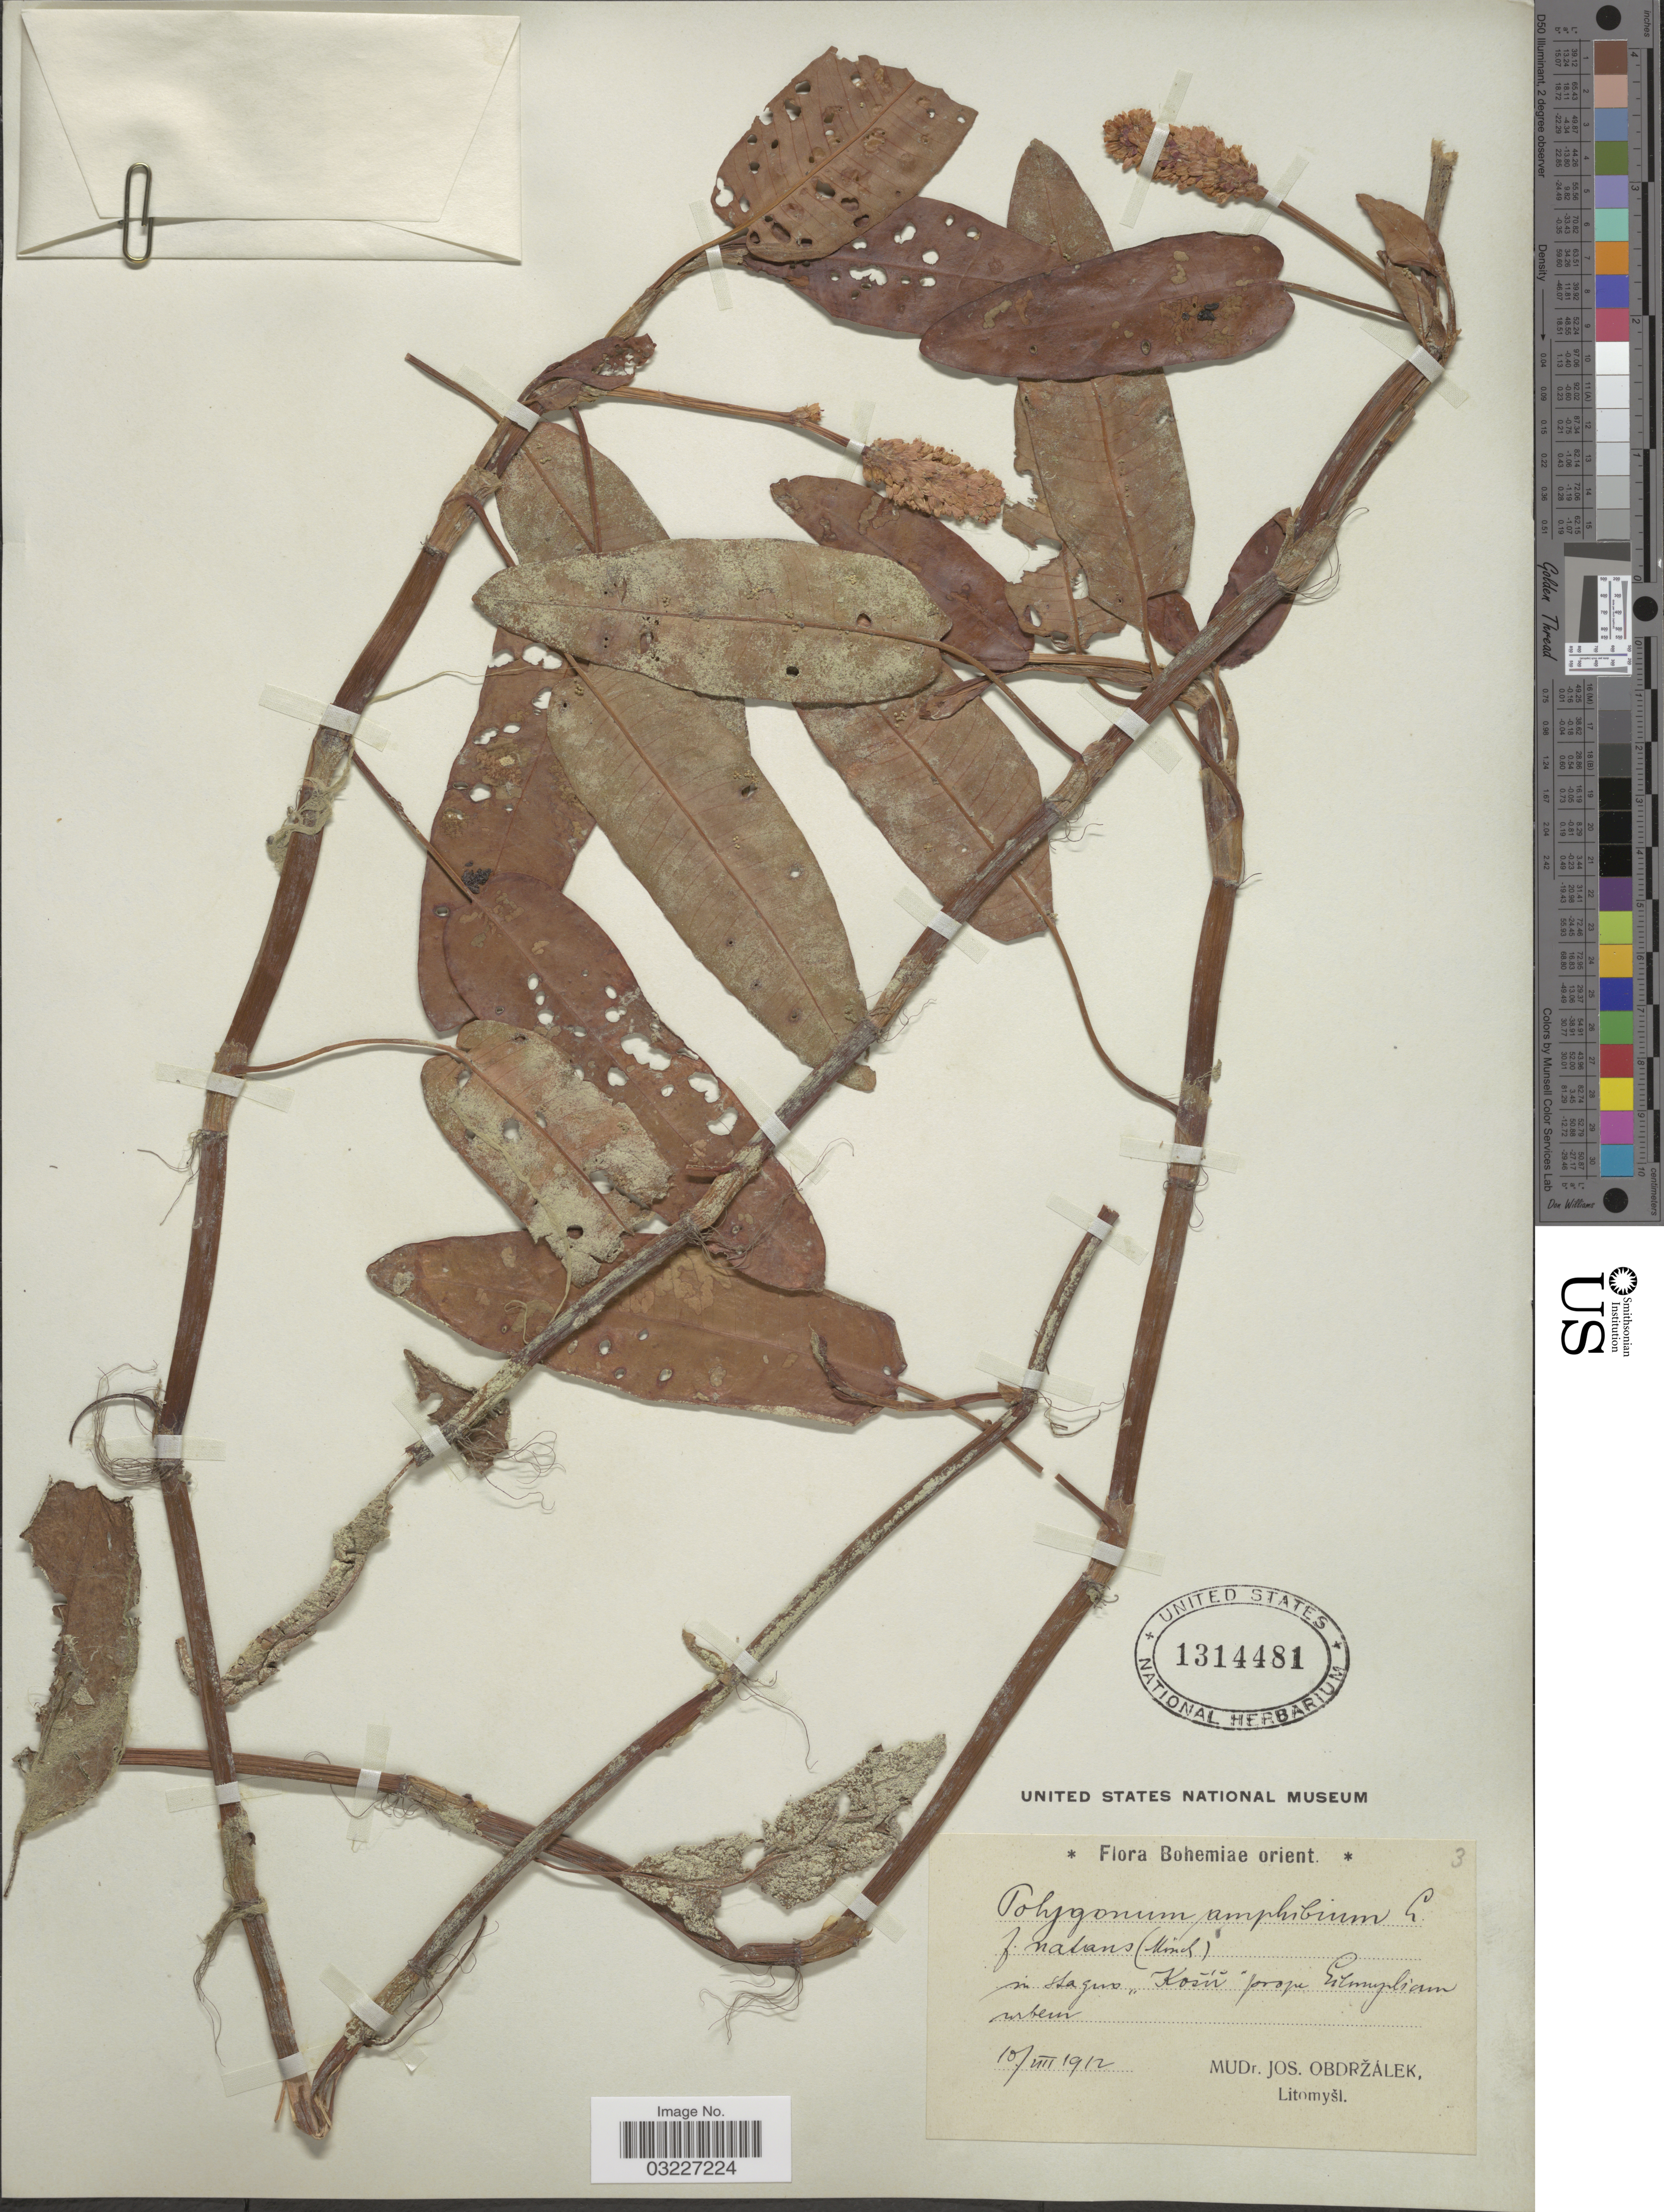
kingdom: Plantae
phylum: Tracheophyta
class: Magnoliopsida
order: Caryophyllales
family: Polygonaceae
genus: Polygonum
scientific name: Polygonum amphibium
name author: L.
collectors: M. Obdrzalek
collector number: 3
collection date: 1912-08-10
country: Czechia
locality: Bohemiae orient. in slaguo, Kosu prope Eilmugliam urbem. [interpreted]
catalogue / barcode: US 1314481